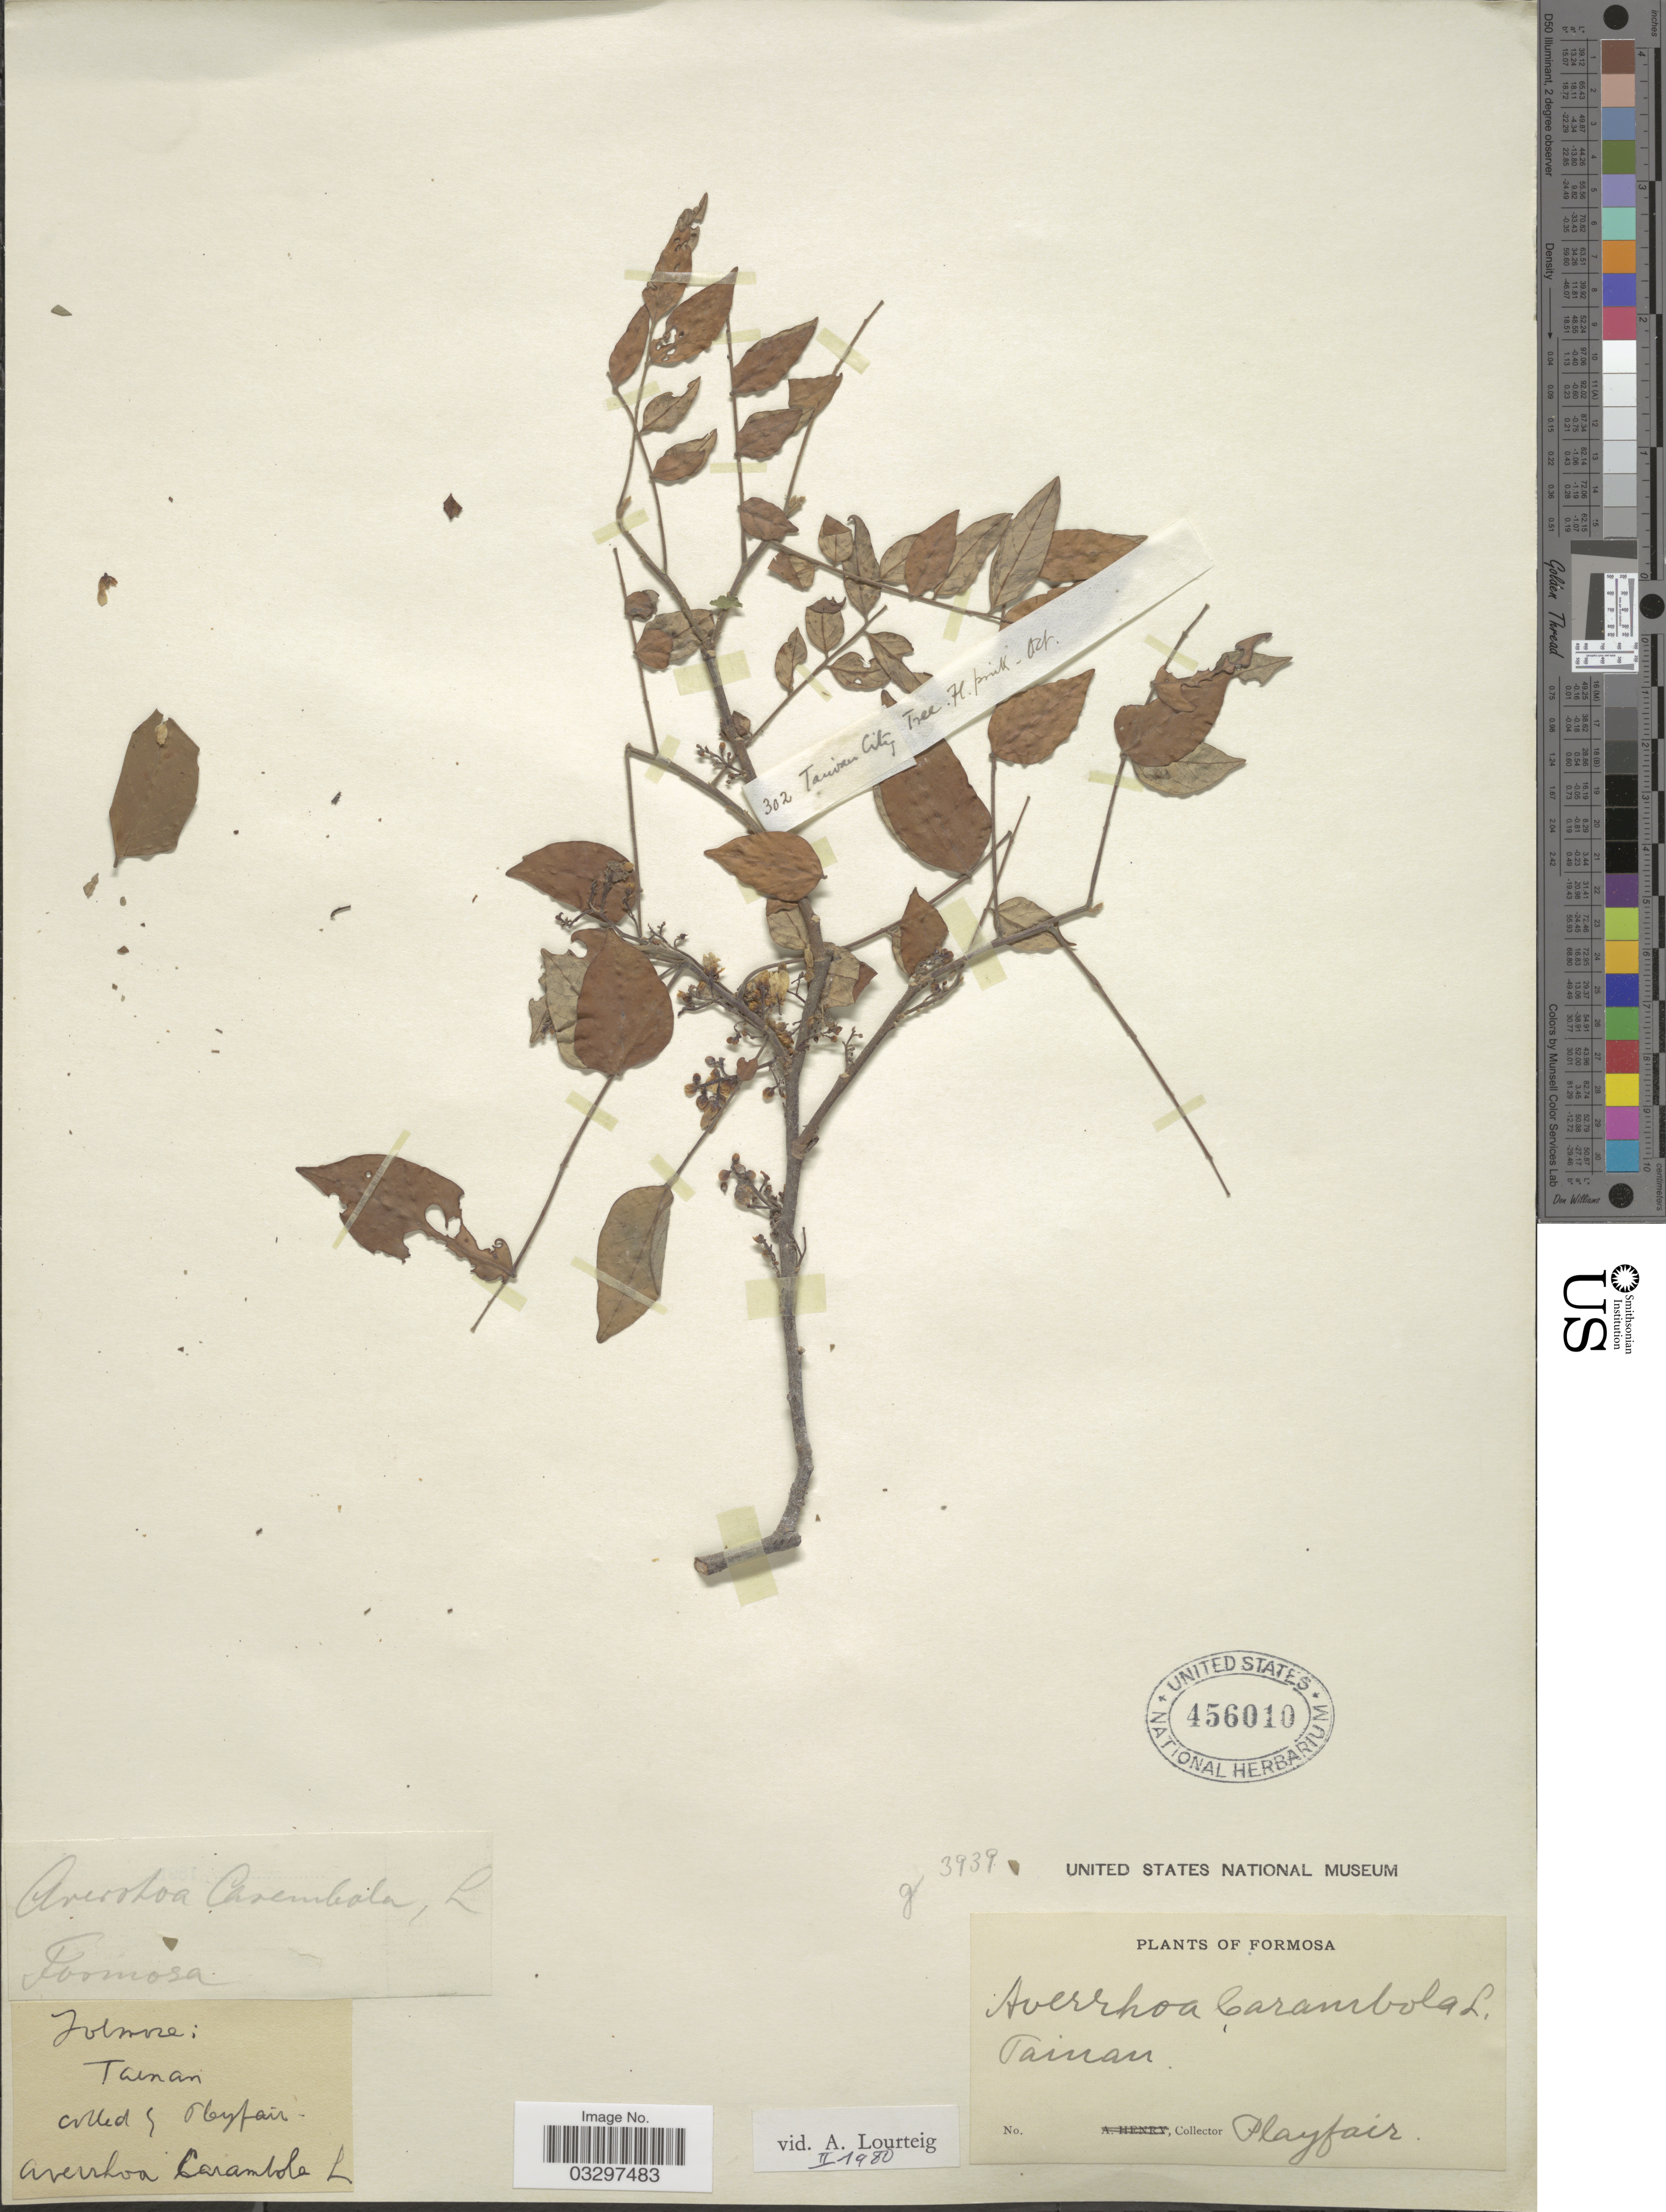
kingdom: Plantae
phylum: Tracheophyta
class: Magnoliopsida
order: Oxalidales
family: Oxalidaceae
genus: Averrhoa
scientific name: Averrhoa carambola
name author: L.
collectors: -. Playfair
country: Taiwan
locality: Tainan.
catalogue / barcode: US 456010